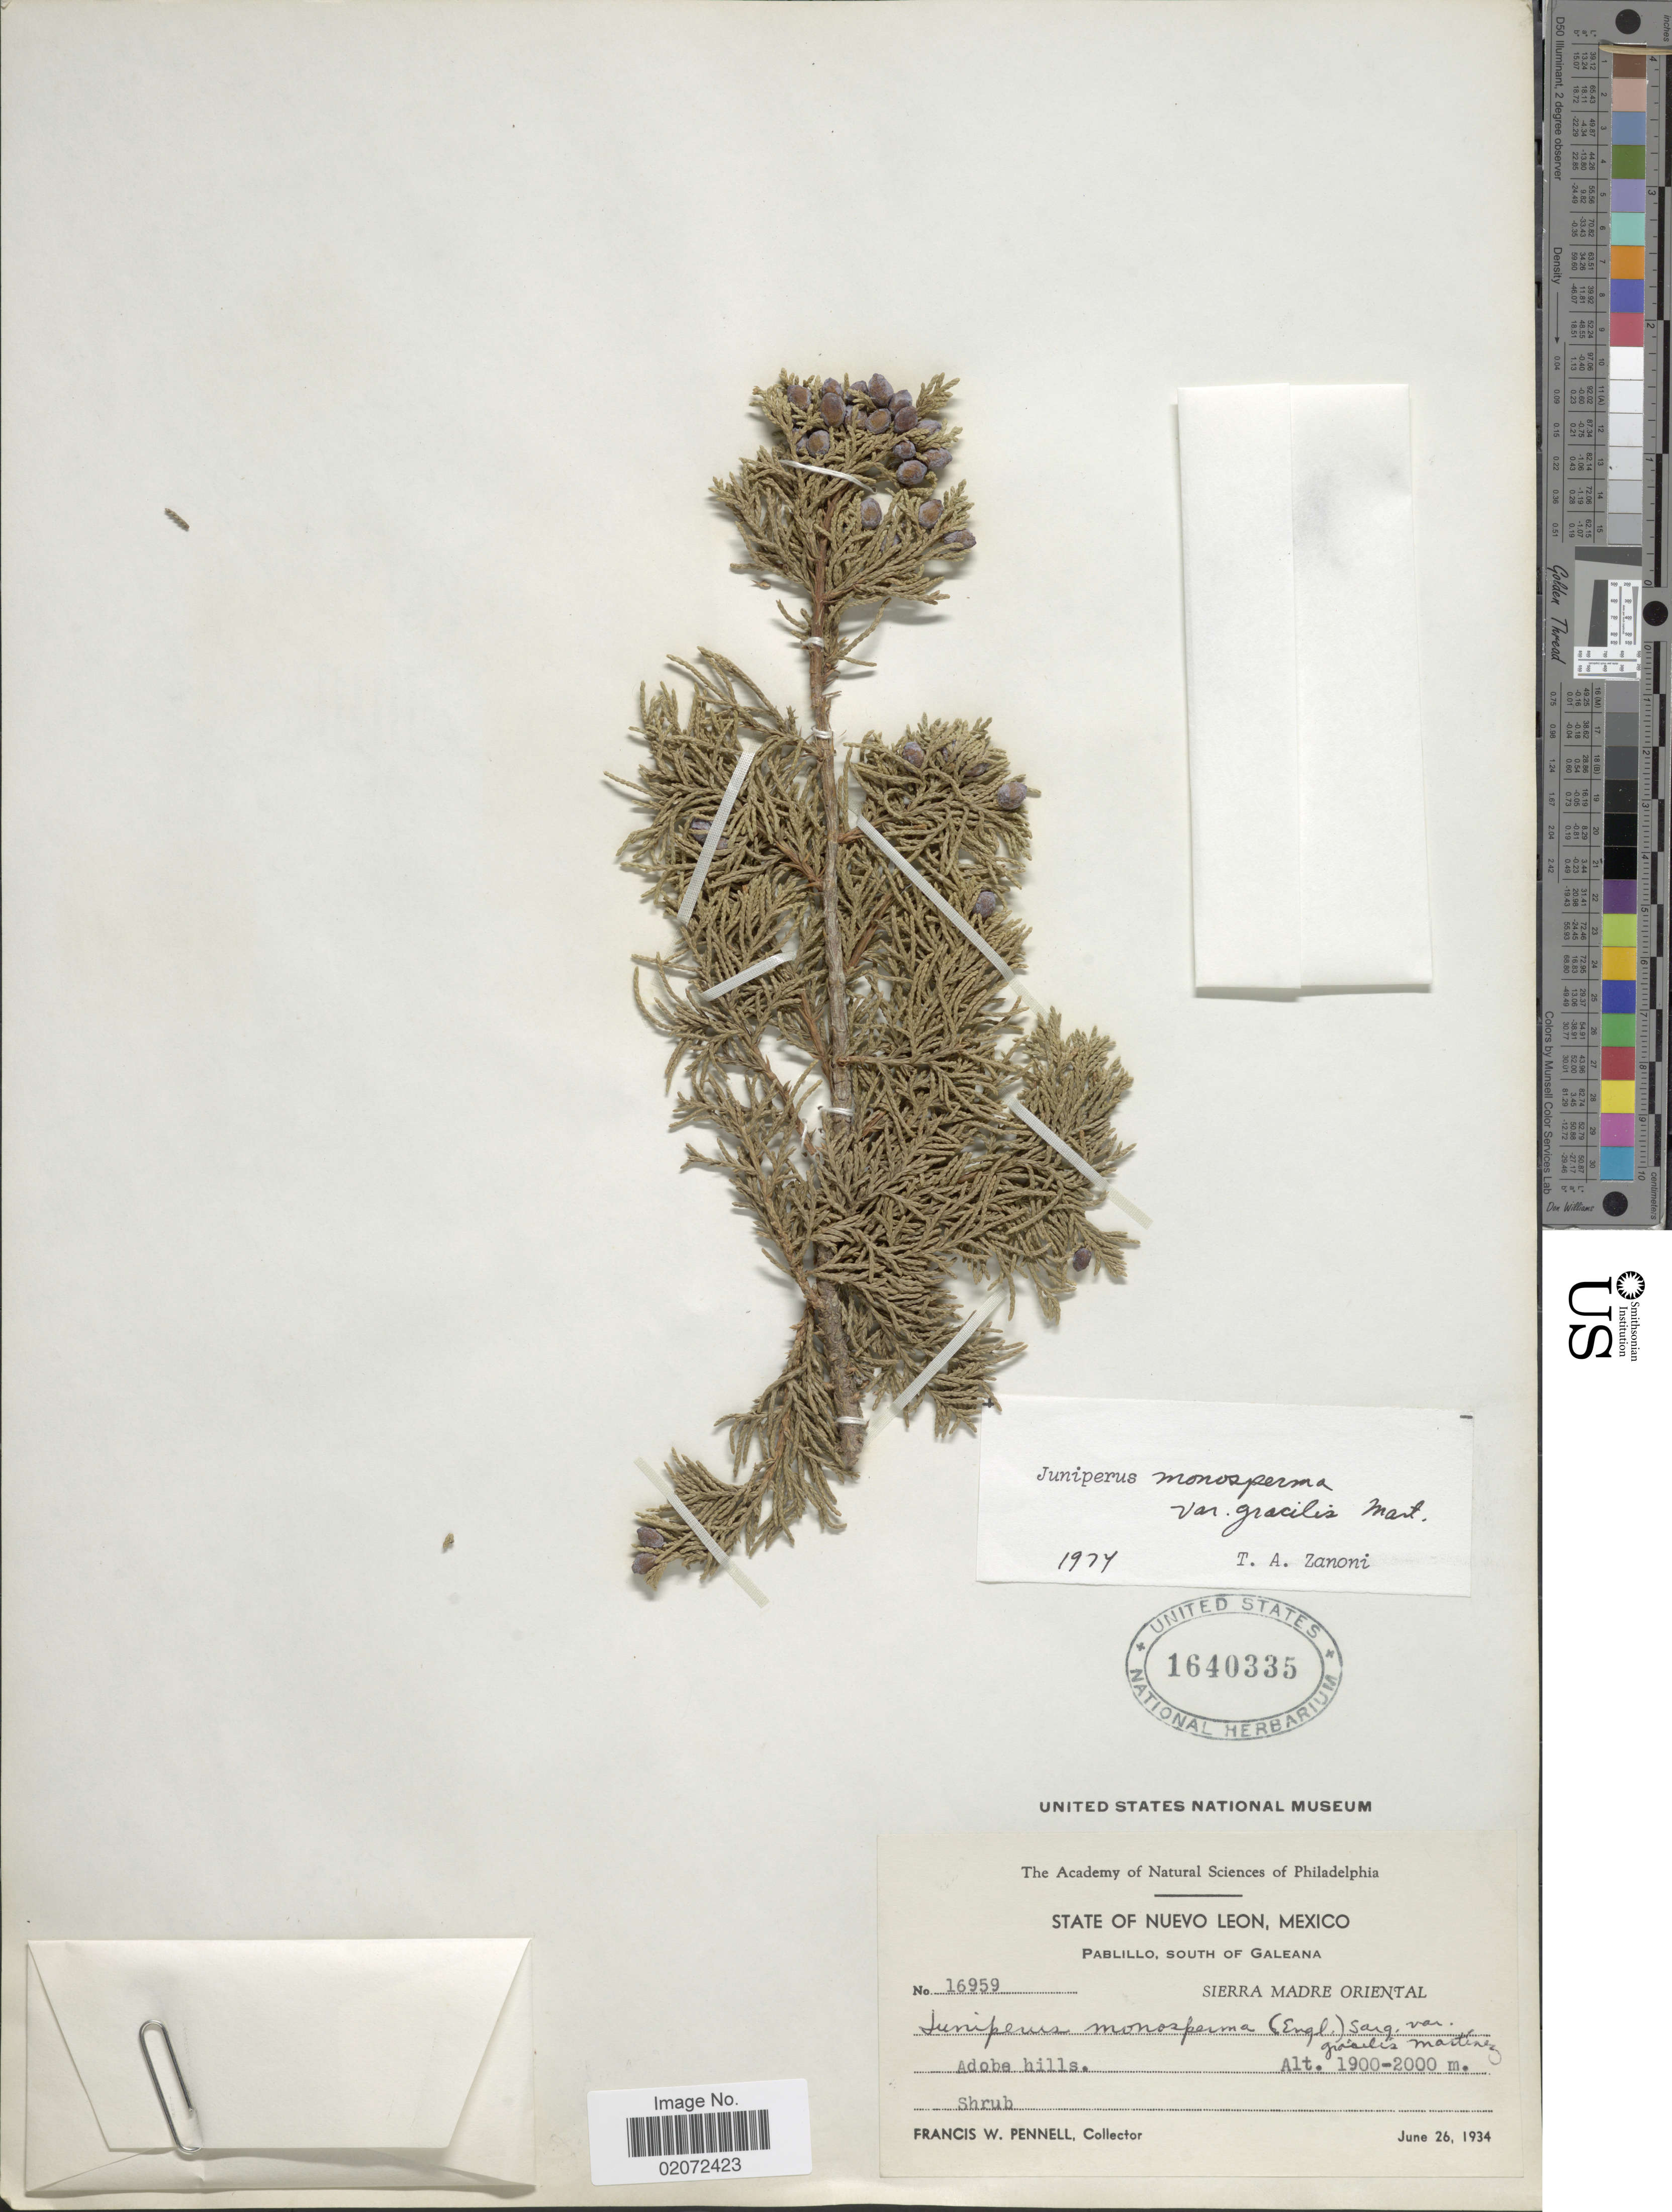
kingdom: Plantae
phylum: Tracheophyta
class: Pinopsida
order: Pinales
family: Cupressaceae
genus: Juniperus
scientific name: Juniperus monosperma var. gracilis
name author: Martínez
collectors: F. W. Pennell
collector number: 16959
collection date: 1934-06-26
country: Mexico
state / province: Nuevo León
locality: Pablillo, South of Galeana. Sierra Madre Oriental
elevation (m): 1900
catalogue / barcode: US 1640335